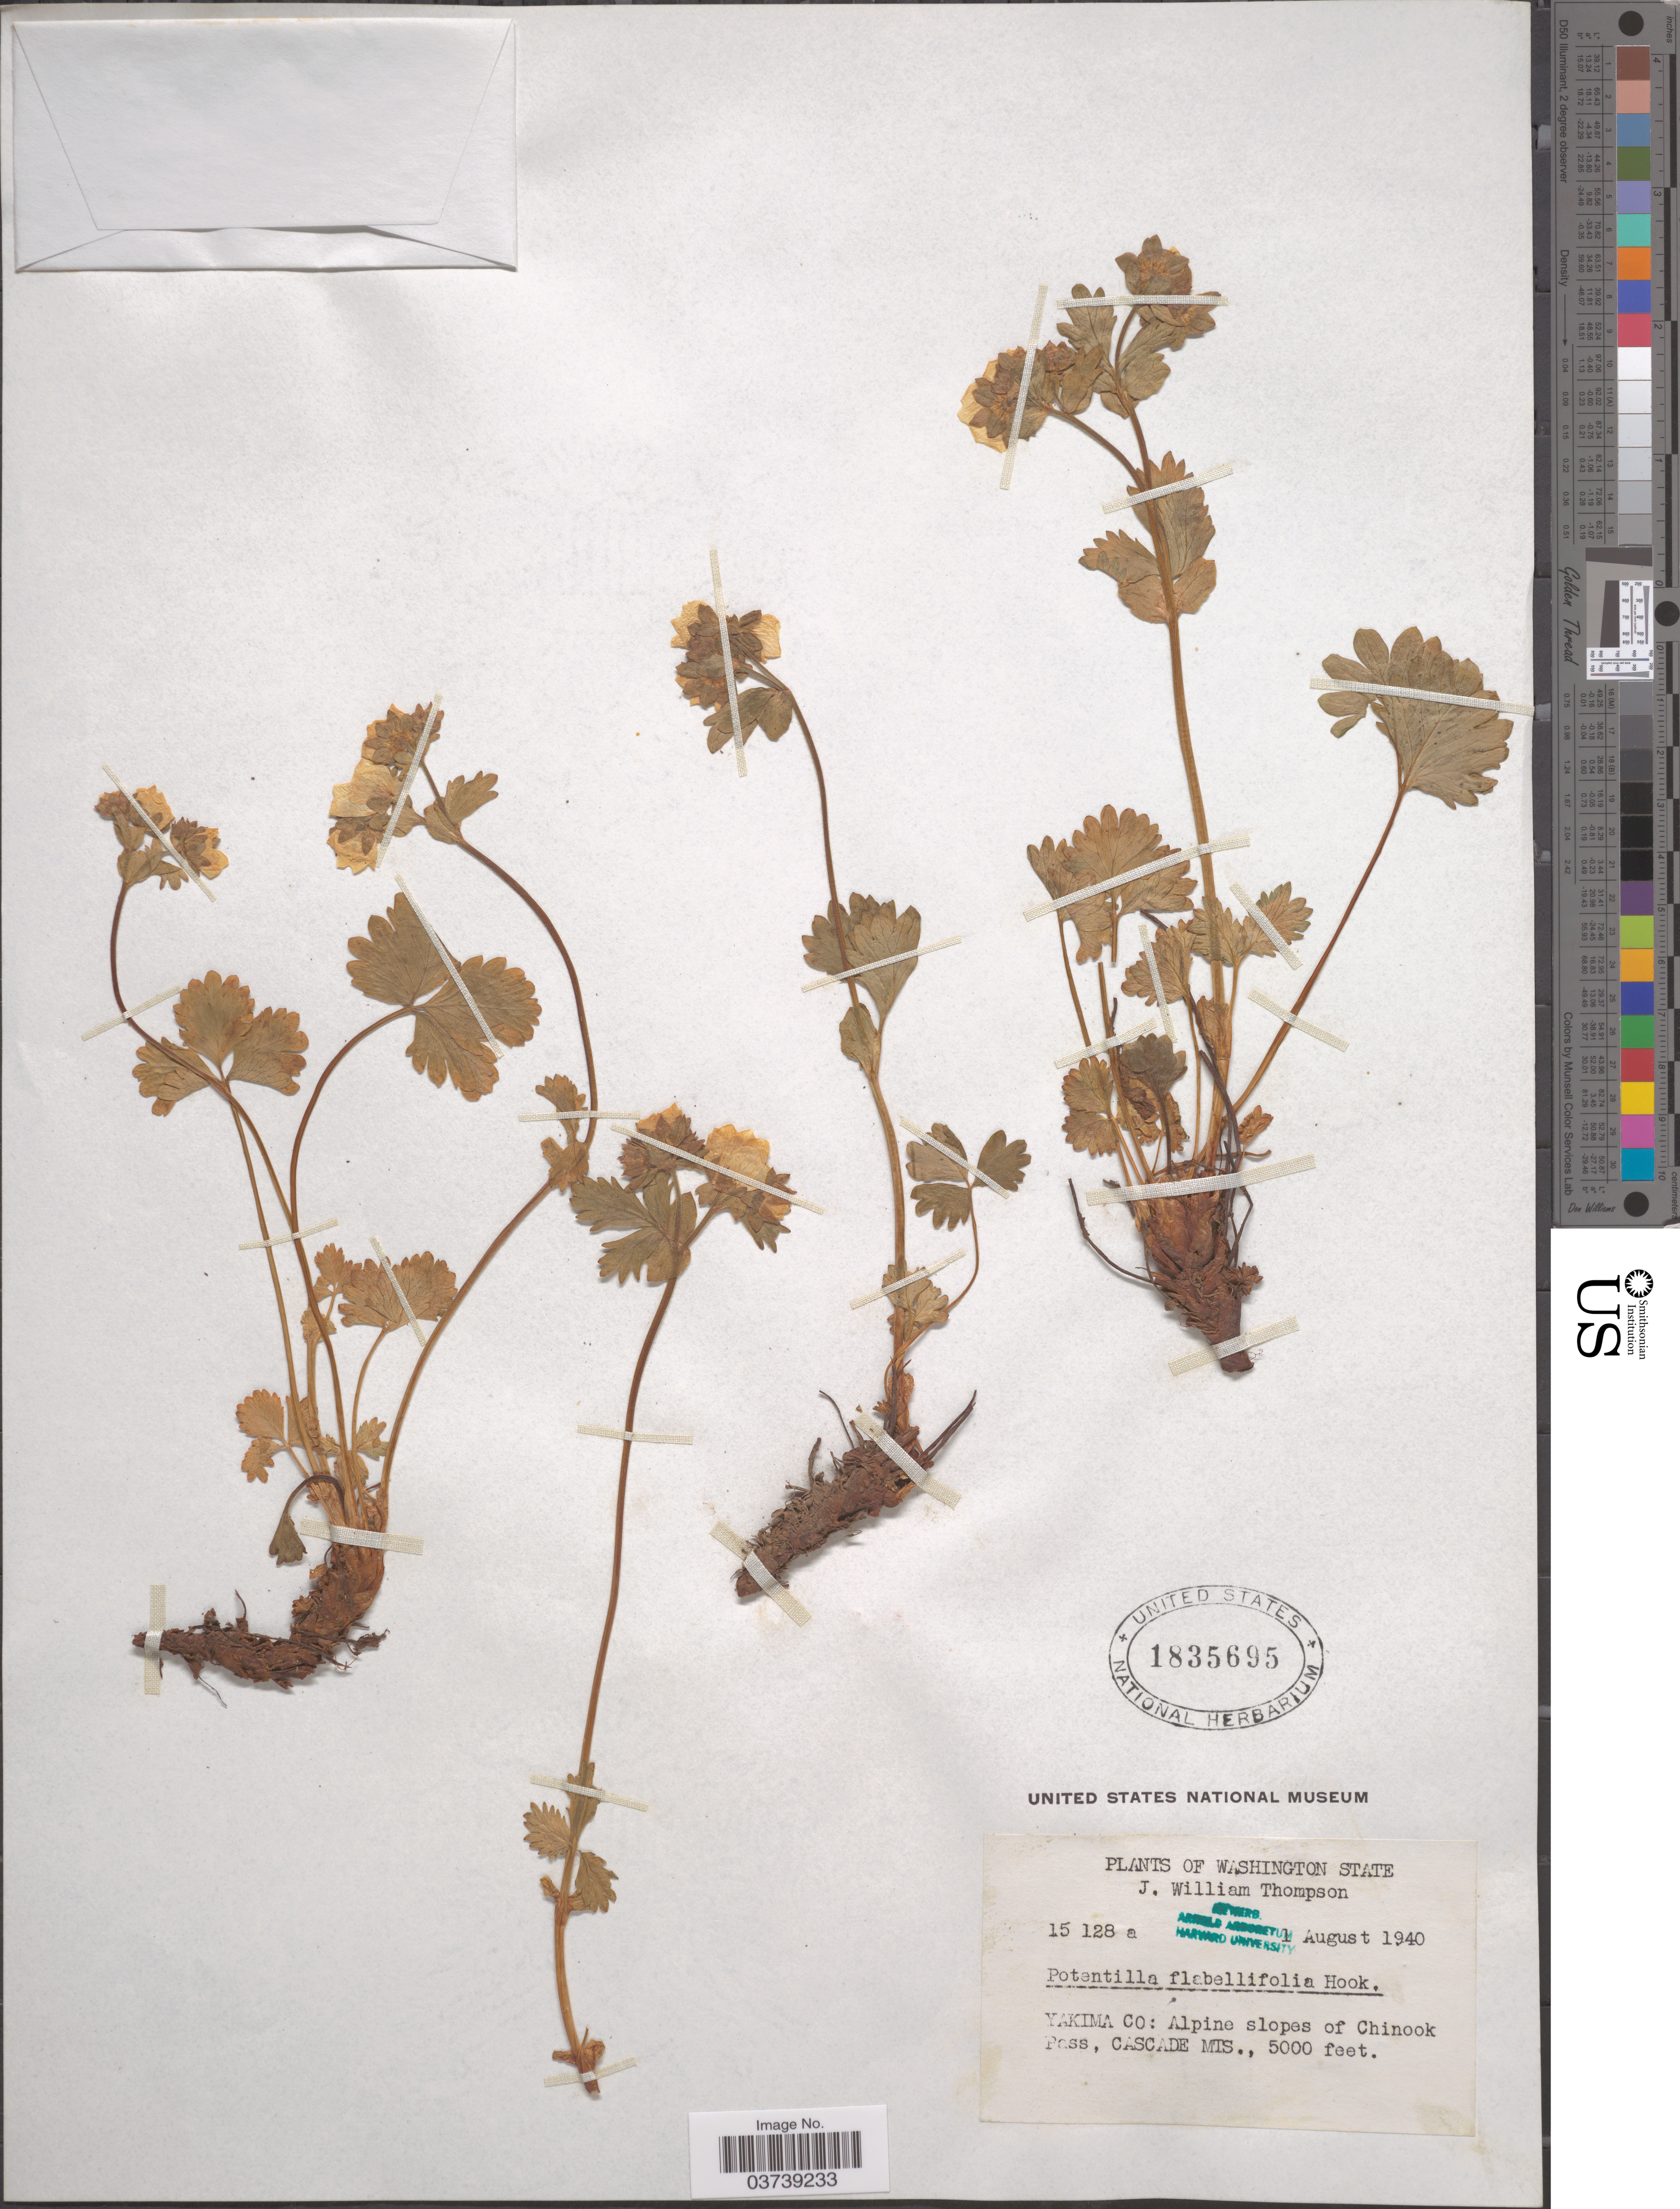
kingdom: Plantae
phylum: Tracheophyta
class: Magnoliopsida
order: Rosales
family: Rosaceae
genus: Potentilla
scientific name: Potentilla flabellifolia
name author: Hook. ex Torr. & A. Gray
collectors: J. W. Thompson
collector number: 15128a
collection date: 1940-08-01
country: United States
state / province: Washington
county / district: Yakima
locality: Yakima Co: Alpine slopes of Chinook Pass, Cascade Mts.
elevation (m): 1524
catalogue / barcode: US 1835695